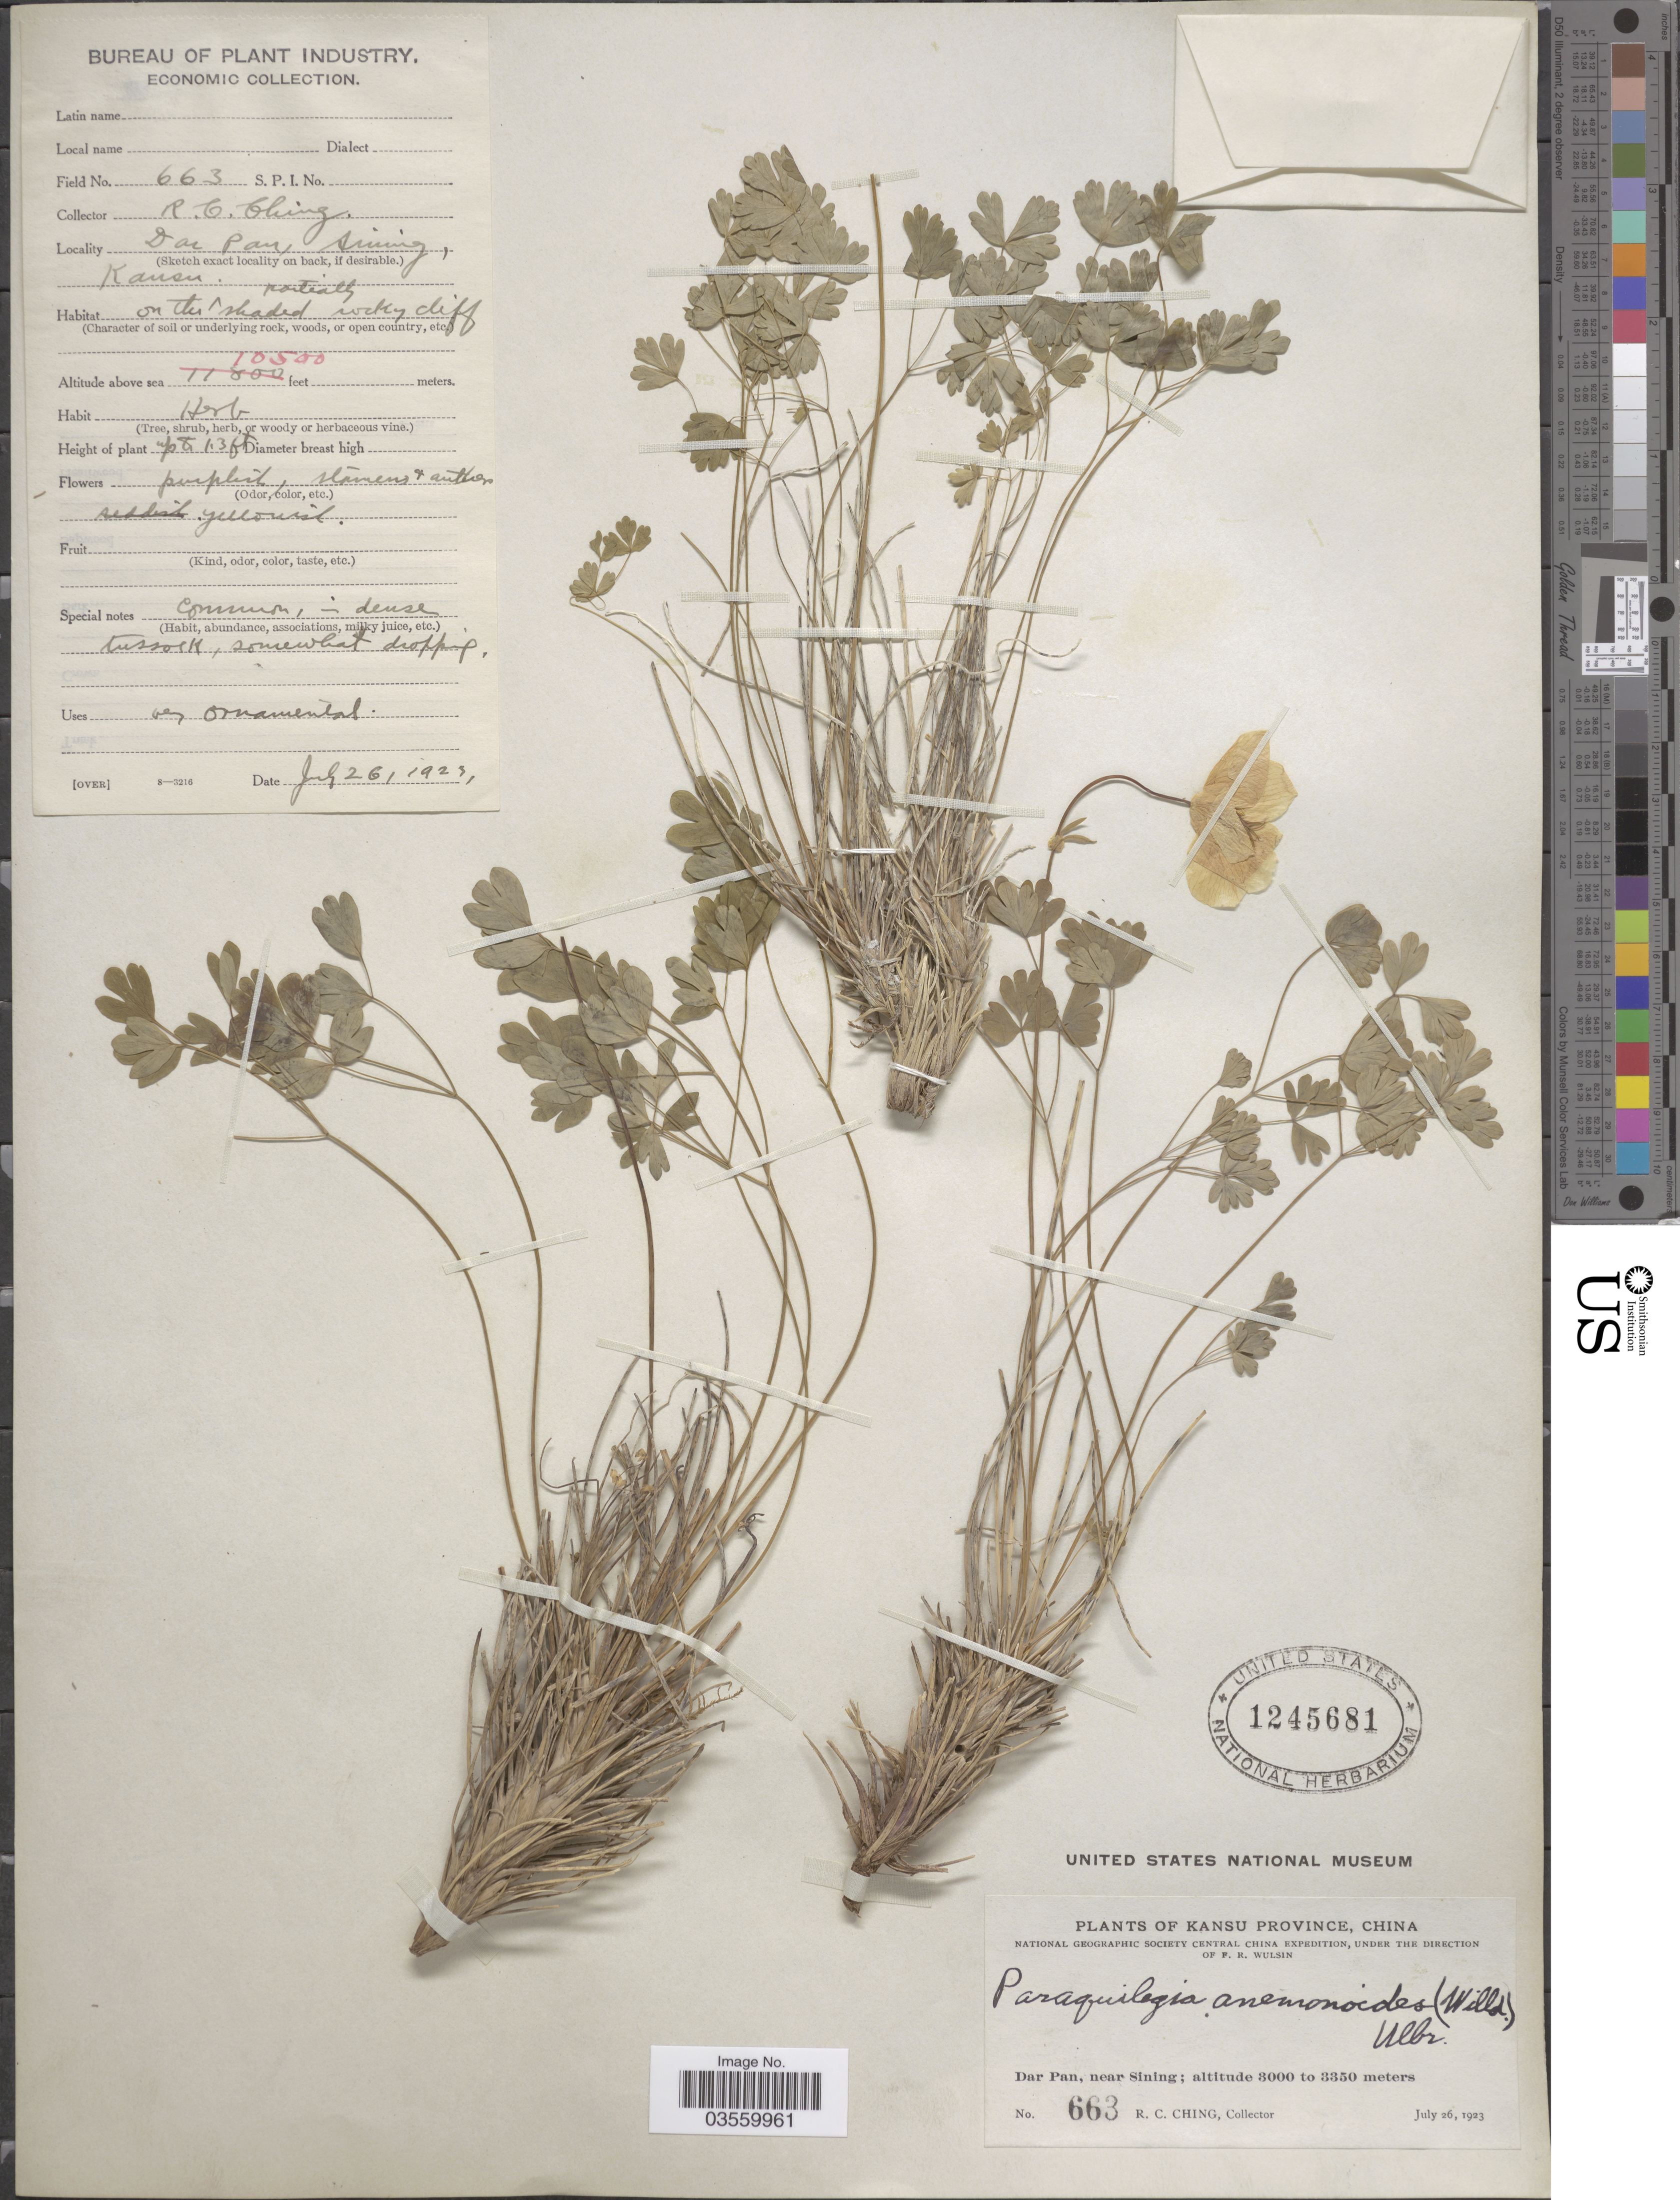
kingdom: Plantae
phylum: Tracheophyta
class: Magnoliopsida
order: Ranunculales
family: Ranunculaceae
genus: Paraquilegia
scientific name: Paraquilegia microphylla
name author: (Royle) J.R. Drumm. & Hutch.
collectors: R. C. Ching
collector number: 663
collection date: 1923-07-26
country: China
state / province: Gansu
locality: Kansu Province. Dar Pan, near Sining.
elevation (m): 3200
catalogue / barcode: US 1245681